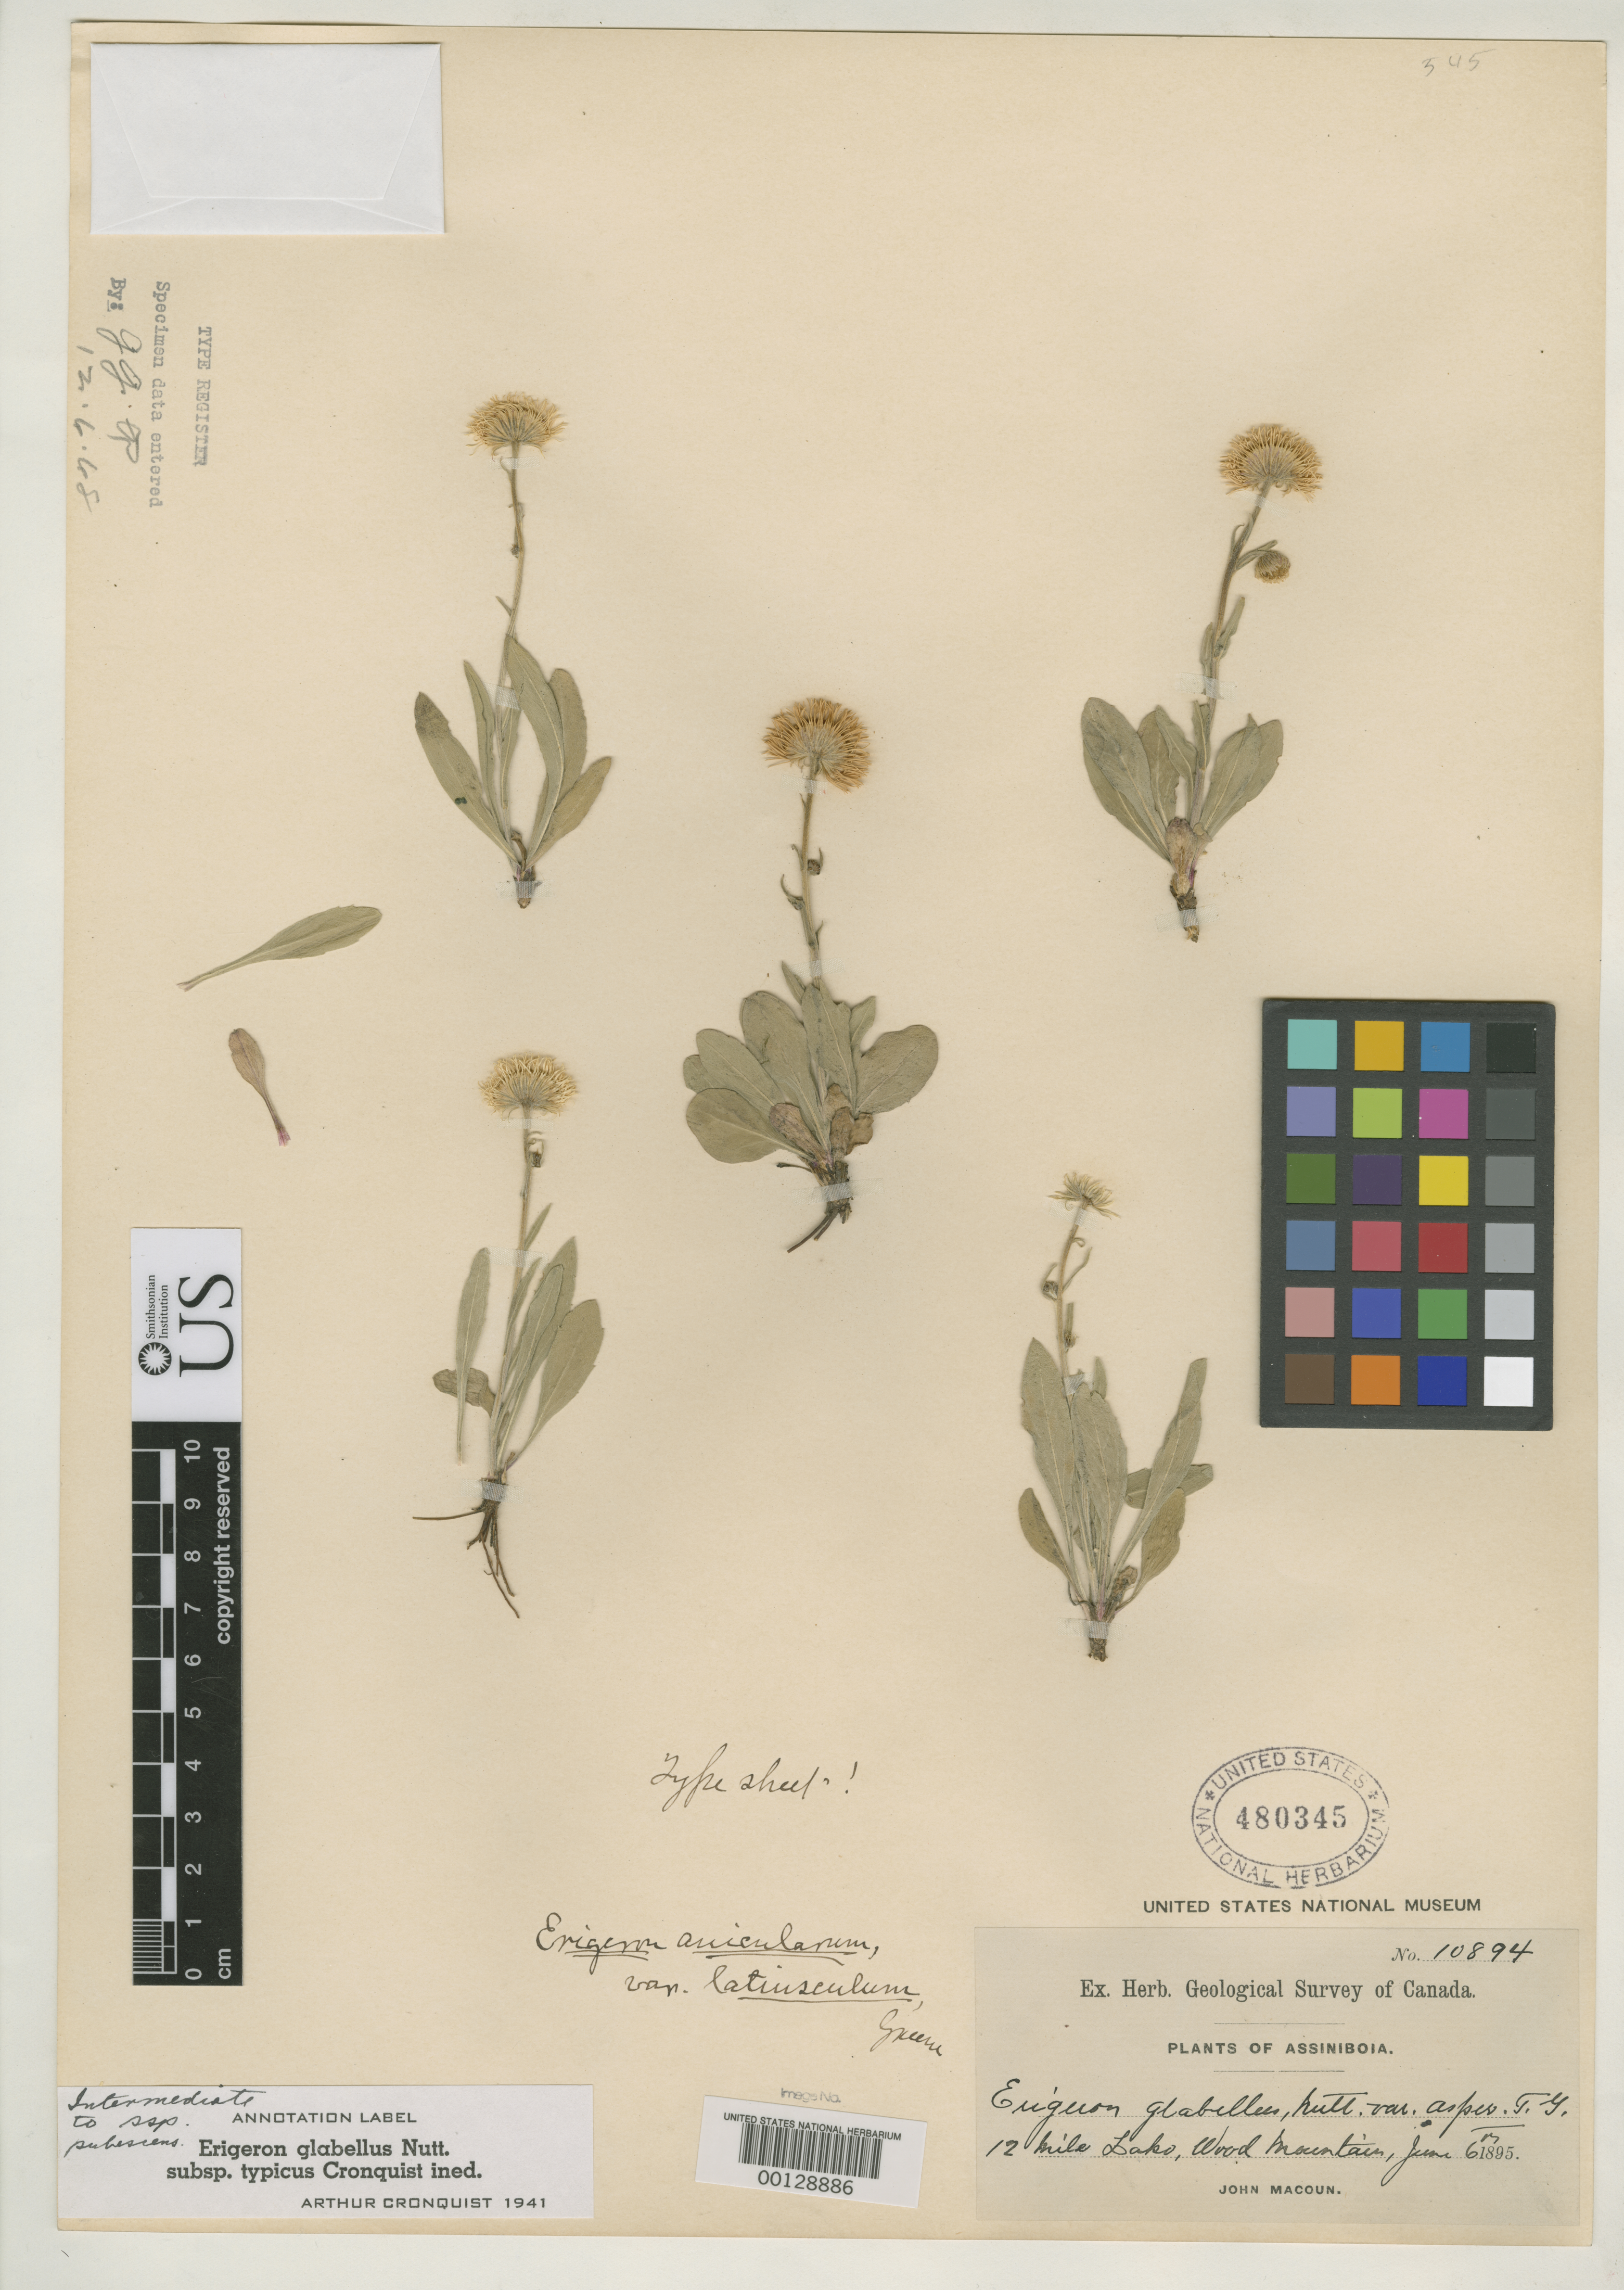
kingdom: Plantae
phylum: Tracheophyta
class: Magnoliopsida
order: Asterales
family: Asteraceae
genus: Erigeron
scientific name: Erigeron anicularum var. latiusculus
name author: Greene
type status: Isotype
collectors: J. Macoun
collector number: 10894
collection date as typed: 06 Jun 1895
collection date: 1895-06-06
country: Canada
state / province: Saskatchewan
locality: Assiniboia.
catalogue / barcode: US 480345